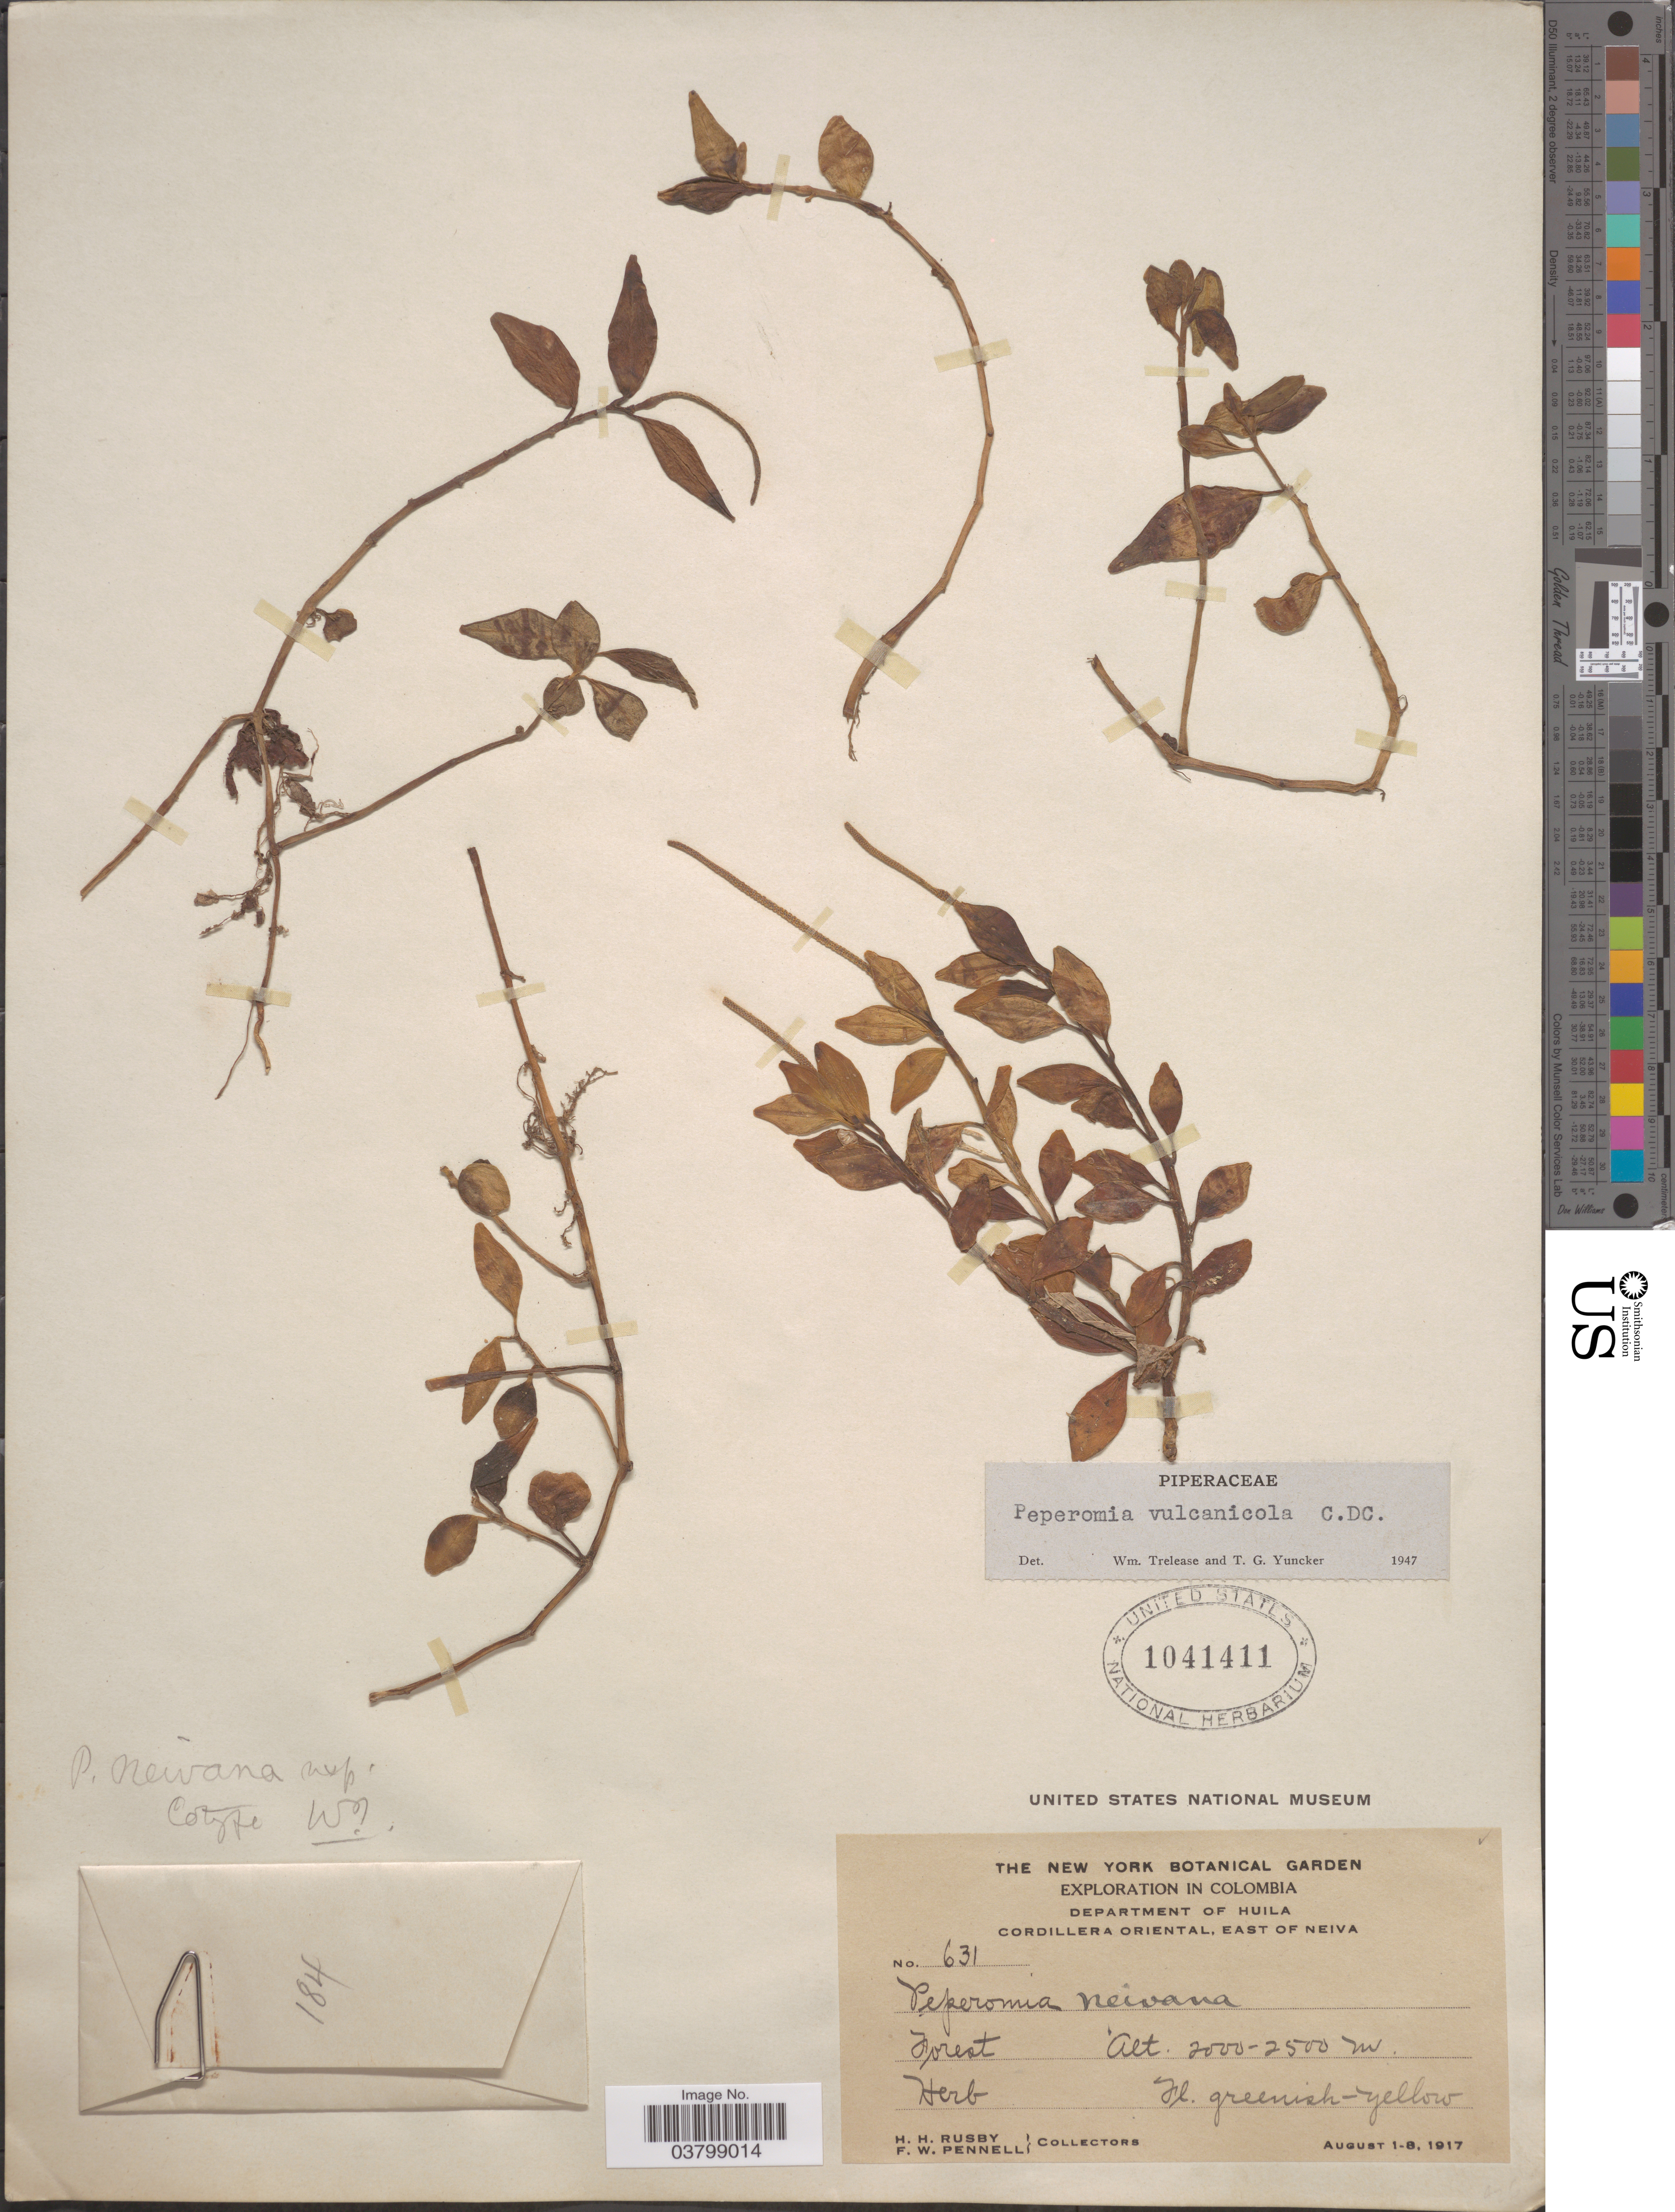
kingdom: Plantae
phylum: Tracheophyta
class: Magnoliopsida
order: Piperales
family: Piperaceae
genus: Peperomia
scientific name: Peperomia vulcanicola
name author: C. DC.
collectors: H. H. Rusby & F. W. Pennell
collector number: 631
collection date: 1917-08-01/1917-08-08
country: Colombia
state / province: Huila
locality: Department of Huila. Cordillera Oriental, East of Neiva.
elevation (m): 2000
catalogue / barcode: US 1041411